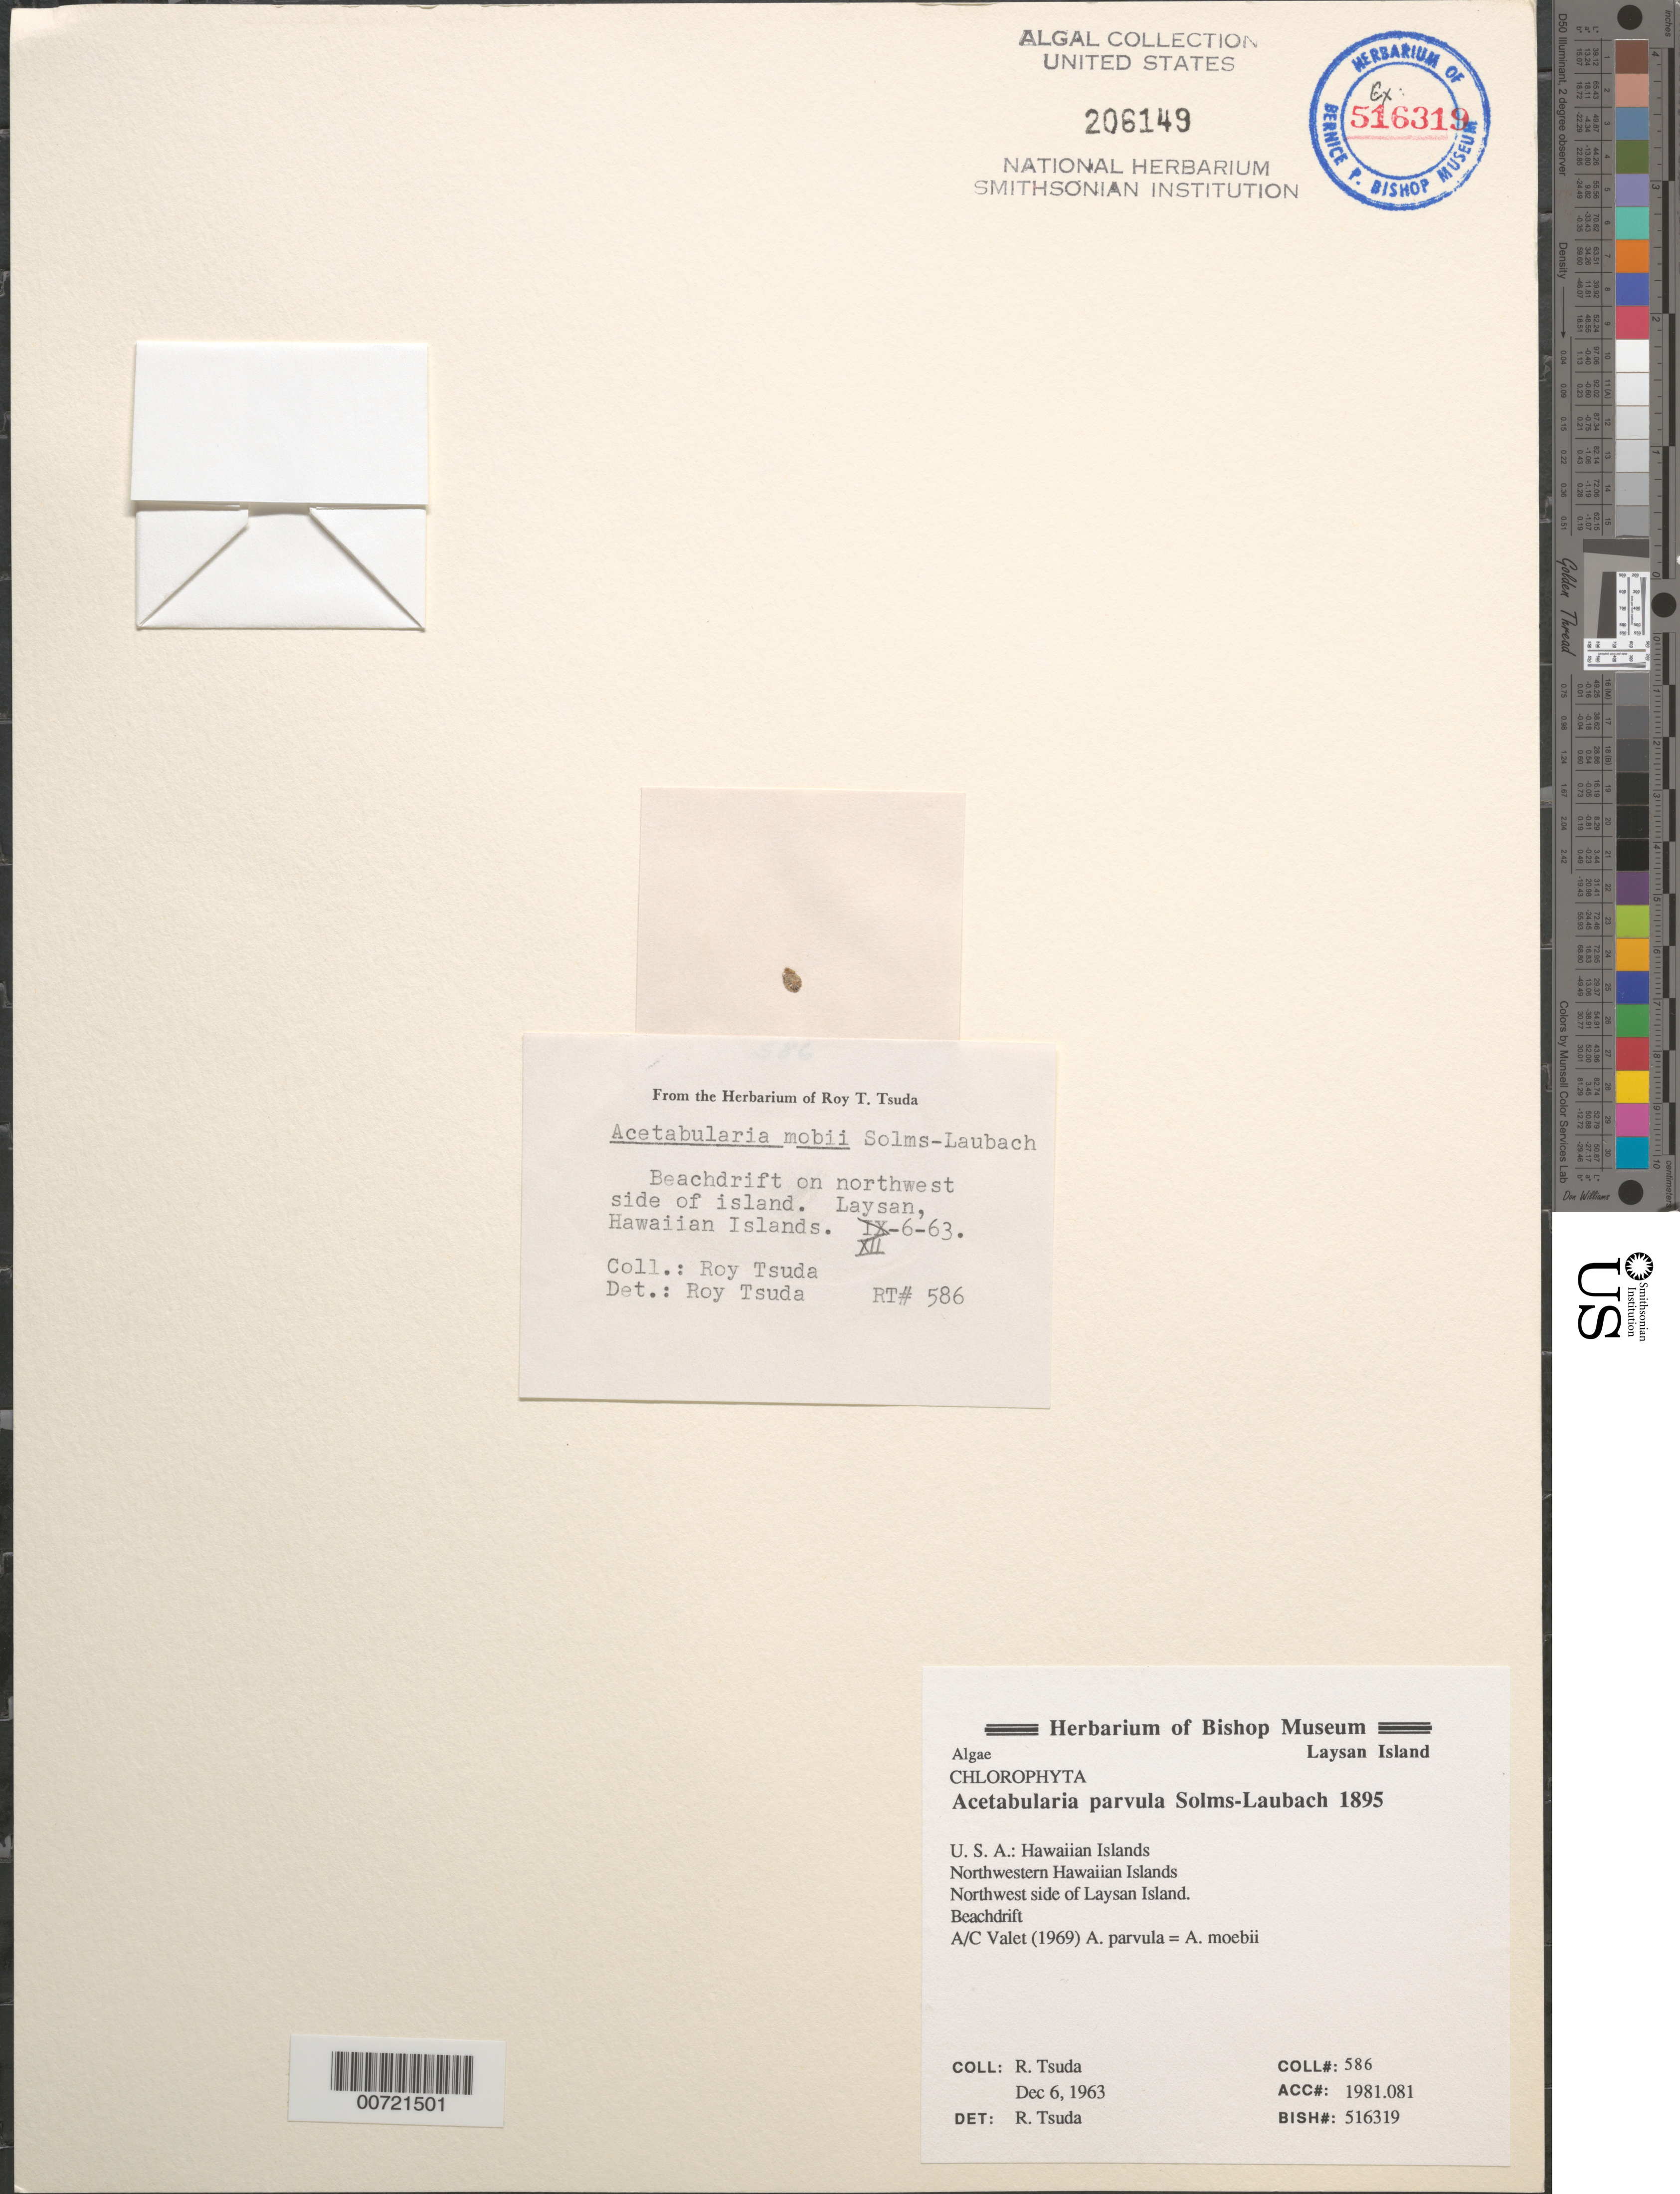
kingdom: Plantae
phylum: Chlorophyta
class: Ulvophyceae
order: Dasycladales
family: Polyphysaceae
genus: Parvocaulis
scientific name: Parvocaulis parvulus (Solms) S. Berger et al.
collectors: R. Tsuda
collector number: RT 586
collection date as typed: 06 Dec 1963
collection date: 1963-12-06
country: United States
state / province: Hawaii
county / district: Honolulu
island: Laysan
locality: Northwest side of island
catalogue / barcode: US 206149